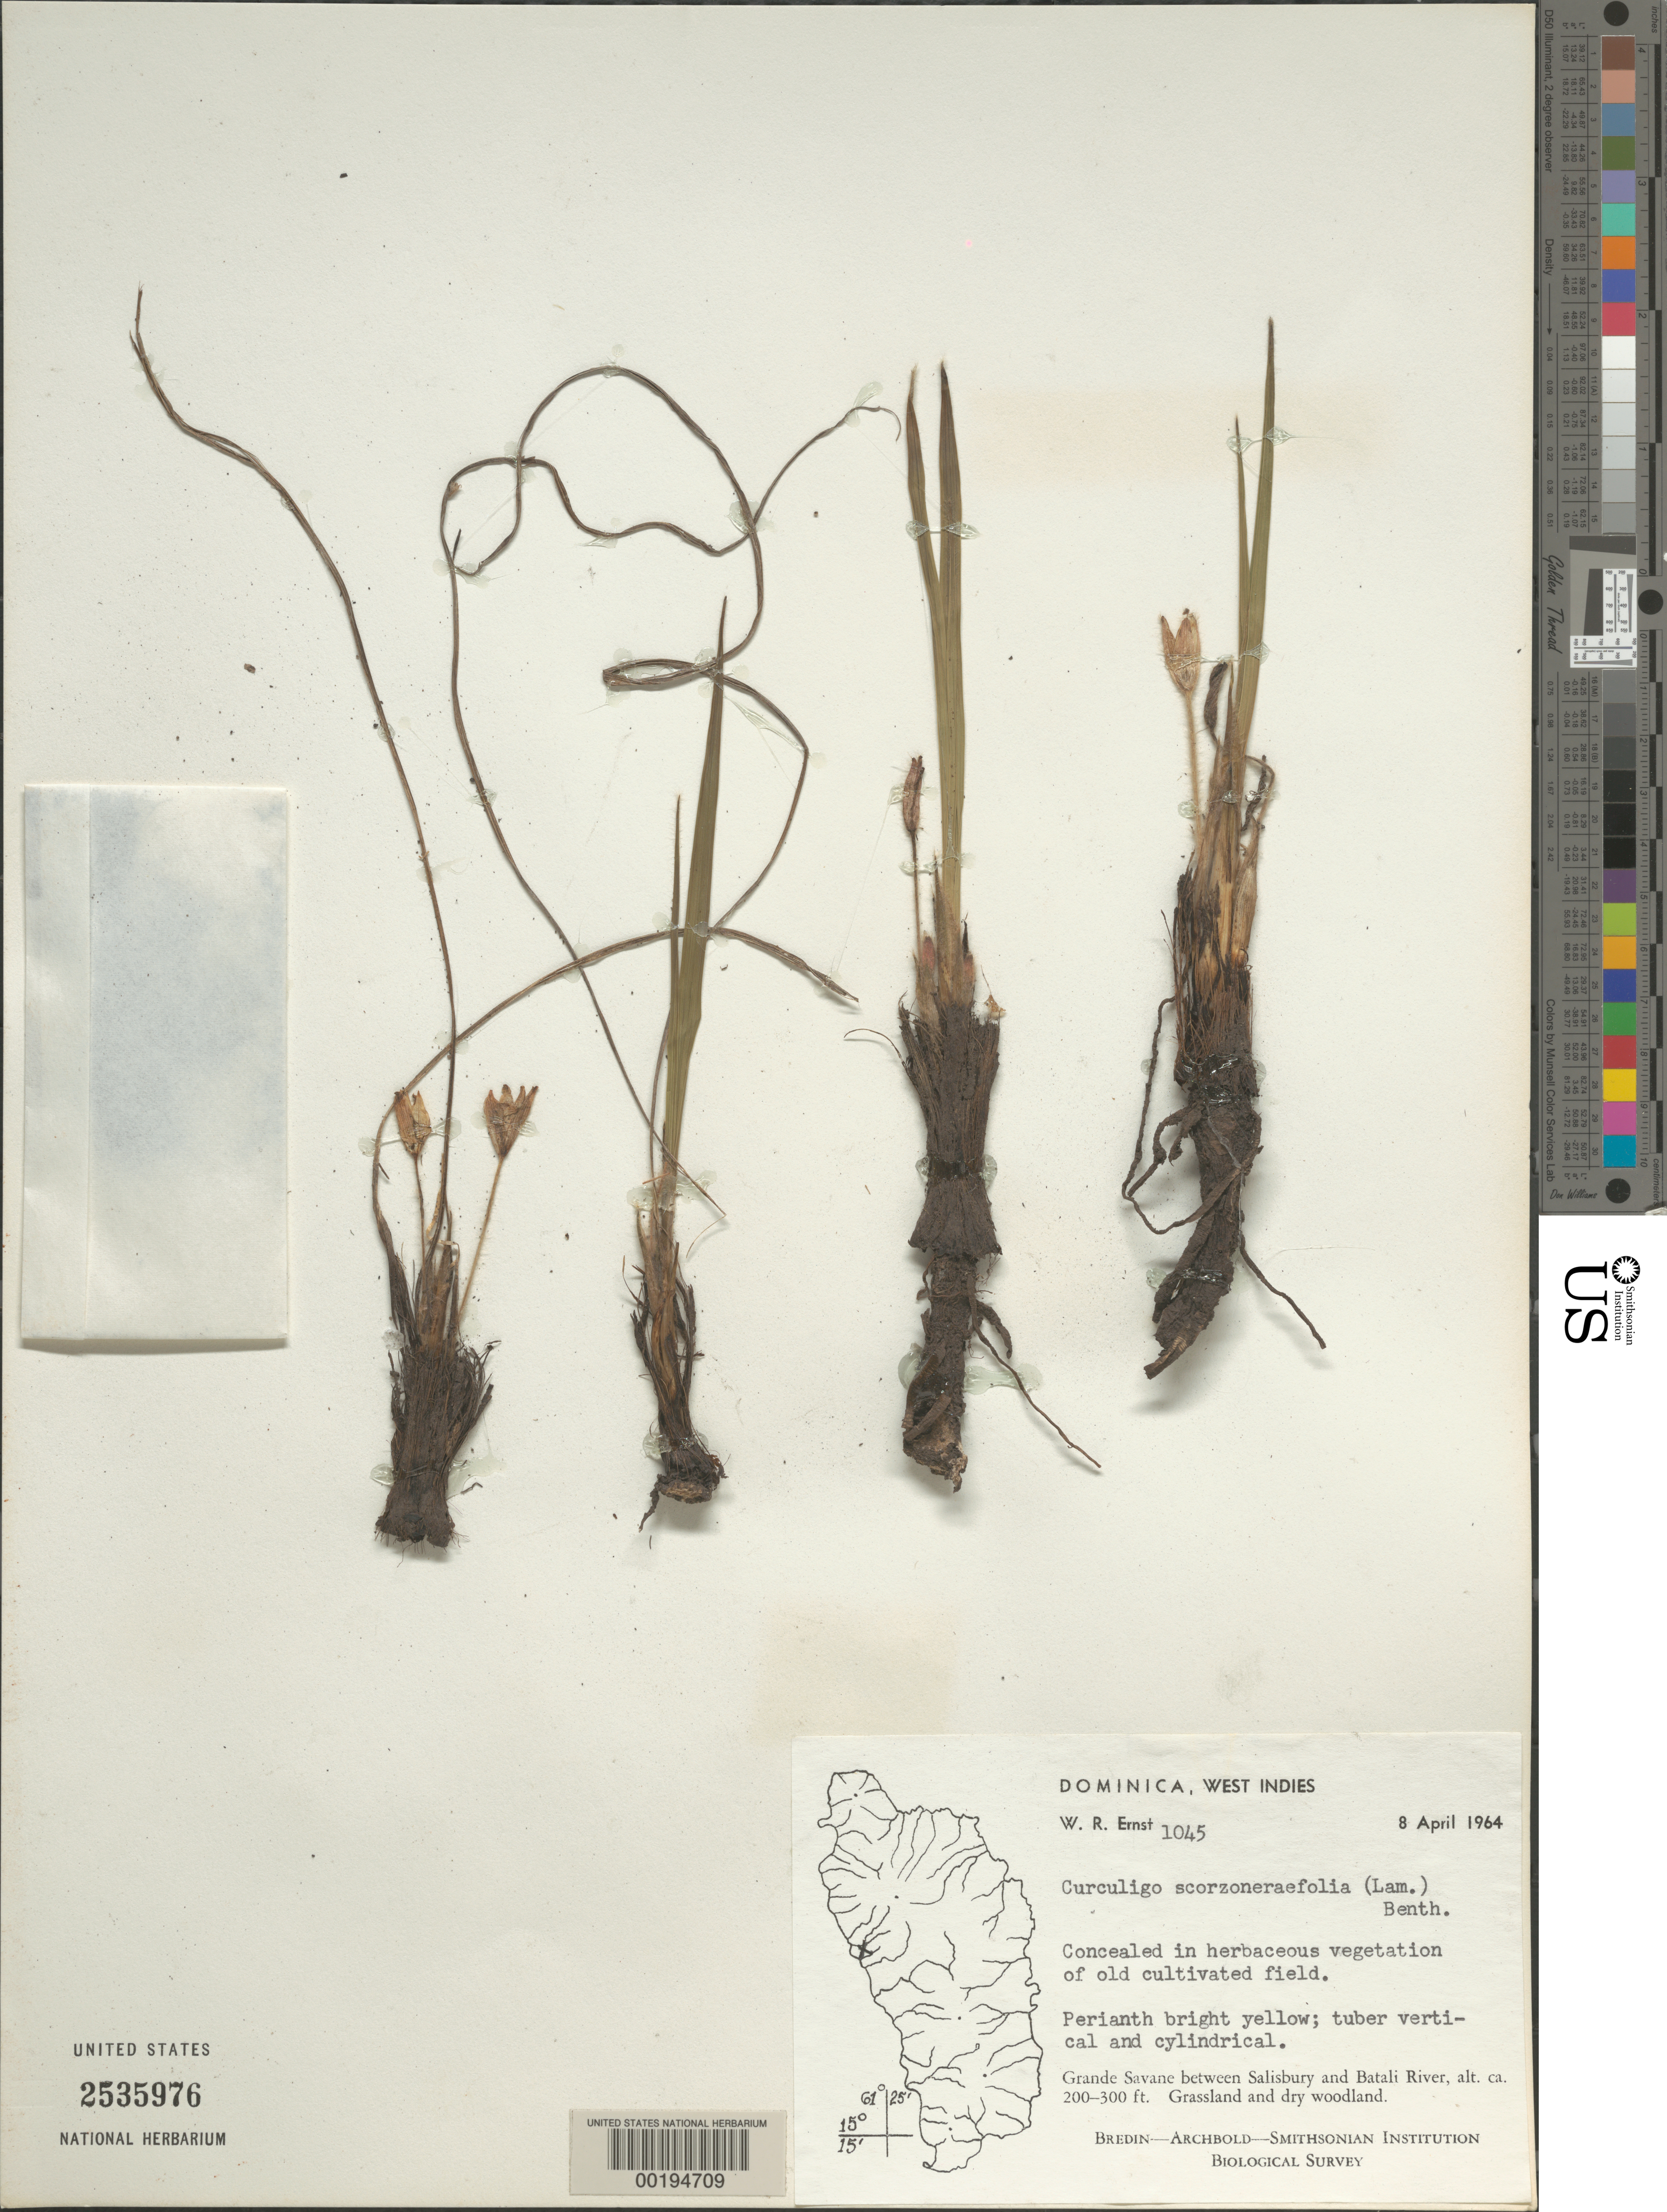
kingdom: Plantae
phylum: Tracheophyta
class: Liliopsida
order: Asparagales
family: Hypoxidaceae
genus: Curculigo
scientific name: Curculigo scorzonerifolia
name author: (Lam.) Baker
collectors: W. R. Ernst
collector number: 1045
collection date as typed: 08 Apr 1964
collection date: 1964-04-08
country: Dominica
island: Dominica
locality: Grande savane between salisbury and batali river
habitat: Concealed in herbaceous vegetation of old cultivated field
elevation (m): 61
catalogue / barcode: US 2535976